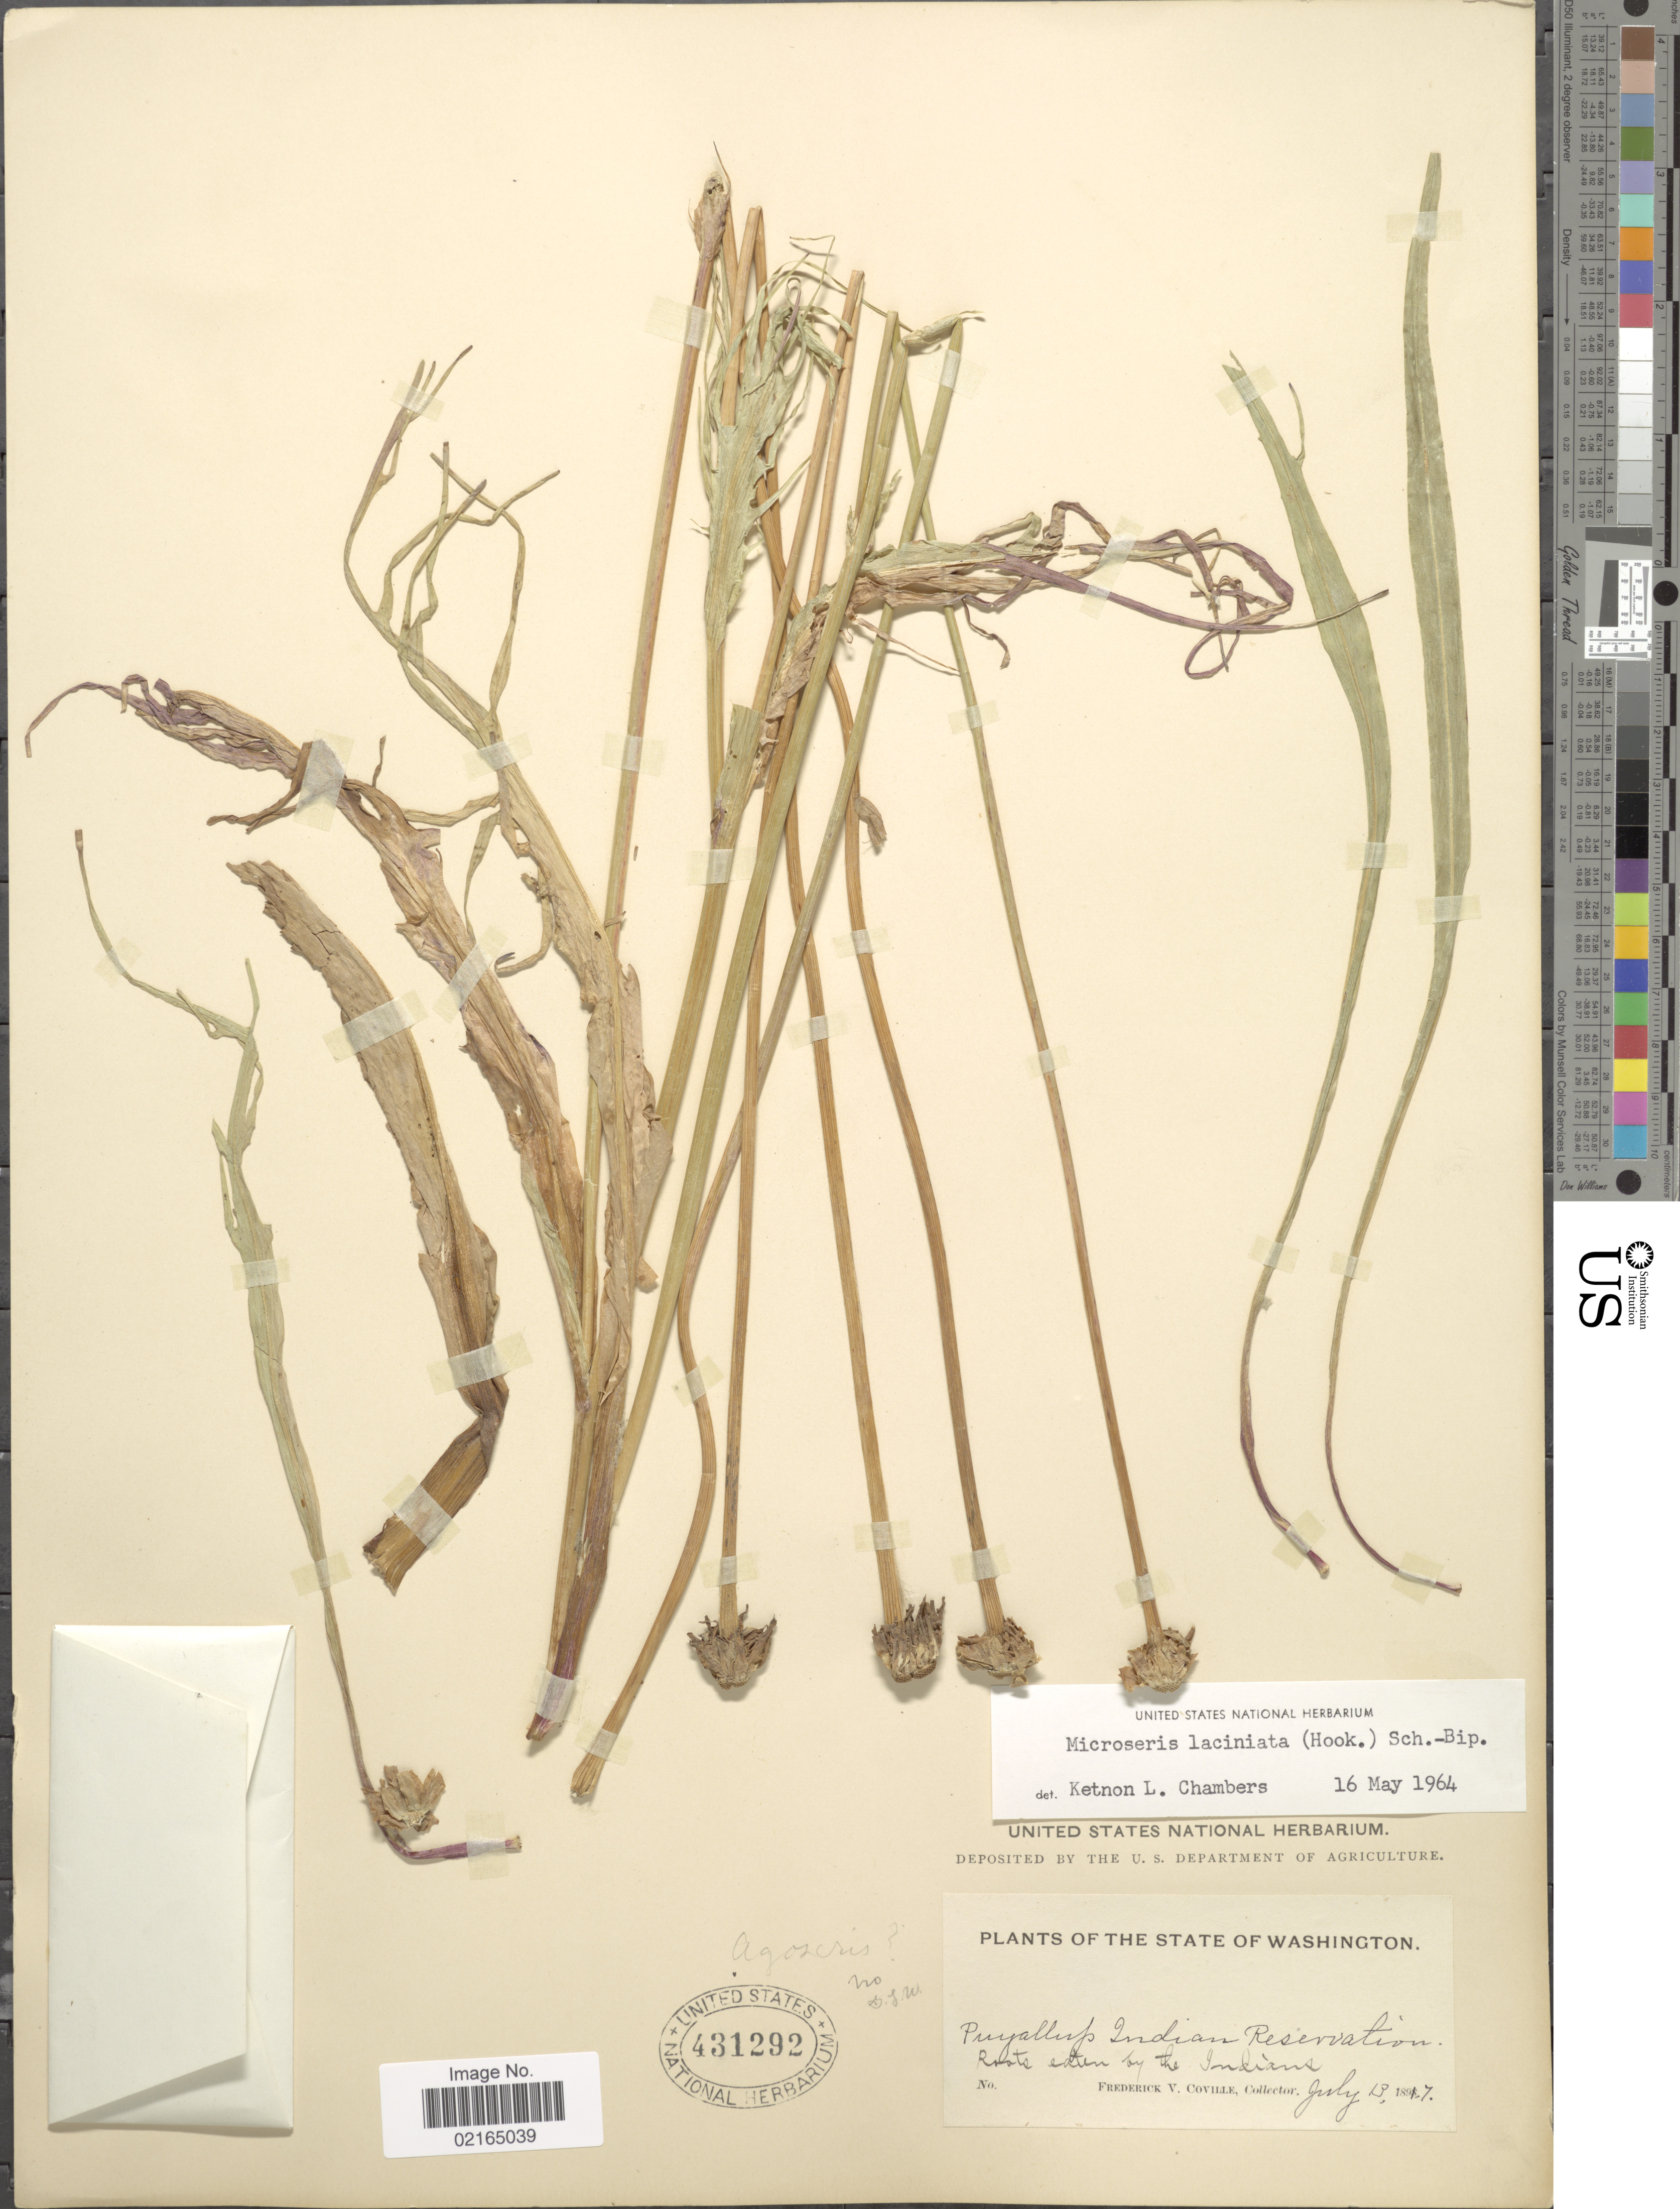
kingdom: Plantae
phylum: Tracheophyta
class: Magnoliopsida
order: Asterales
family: Asteraceae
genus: Microseris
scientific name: Microseris laciniata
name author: (Hook.) Sch. Bip.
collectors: F. V. Coville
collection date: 1897-07-13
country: United States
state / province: Washington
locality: Puyallup Indian Reservation, Roots easten by the Indians.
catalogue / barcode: US 431292